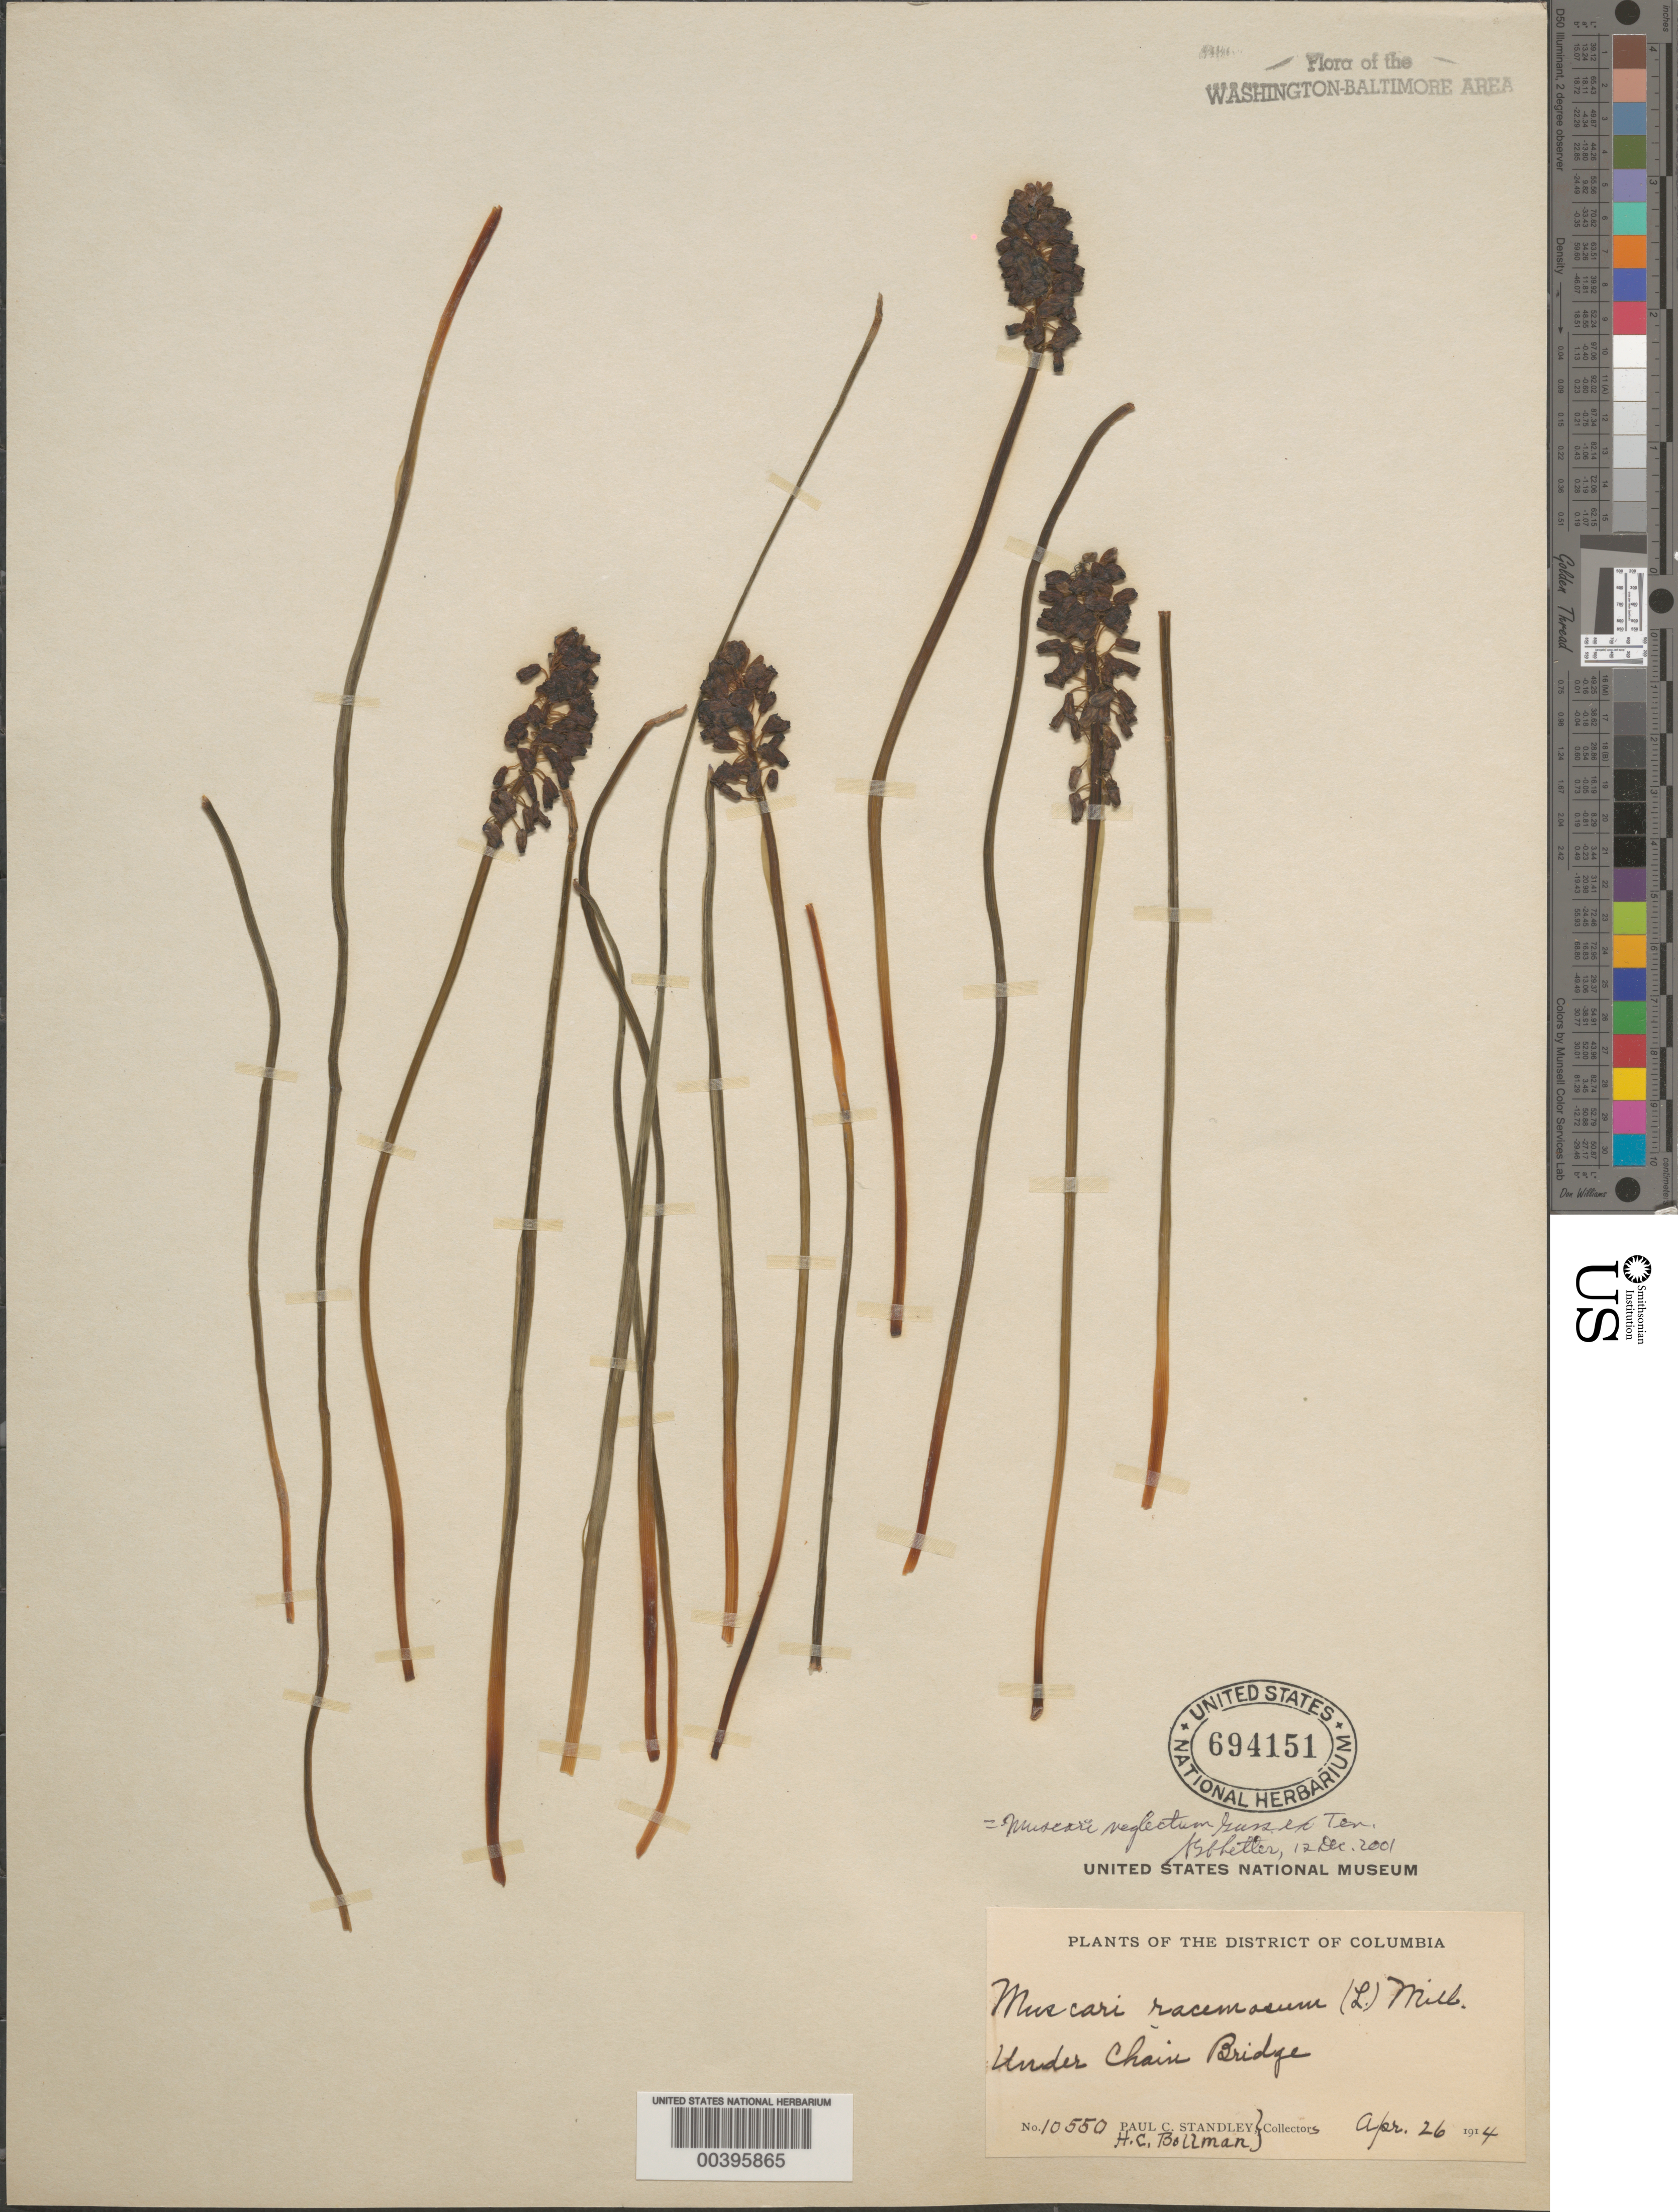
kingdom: Plantae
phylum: Tracheophyta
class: Liliopsida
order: Asparagales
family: Asparagaceae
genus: Muscari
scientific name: Muscari neglectum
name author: Gussone ex Ten.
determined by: Shetler, Stanwyn G., (US), NMNH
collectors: P. C. Standley & H. C. Bollman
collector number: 10550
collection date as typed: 26 Apr 1914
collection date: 1914-04-26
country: United States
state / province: District of Columbia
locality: Chain Bridge C. and O. Canal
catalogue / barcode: US 694151